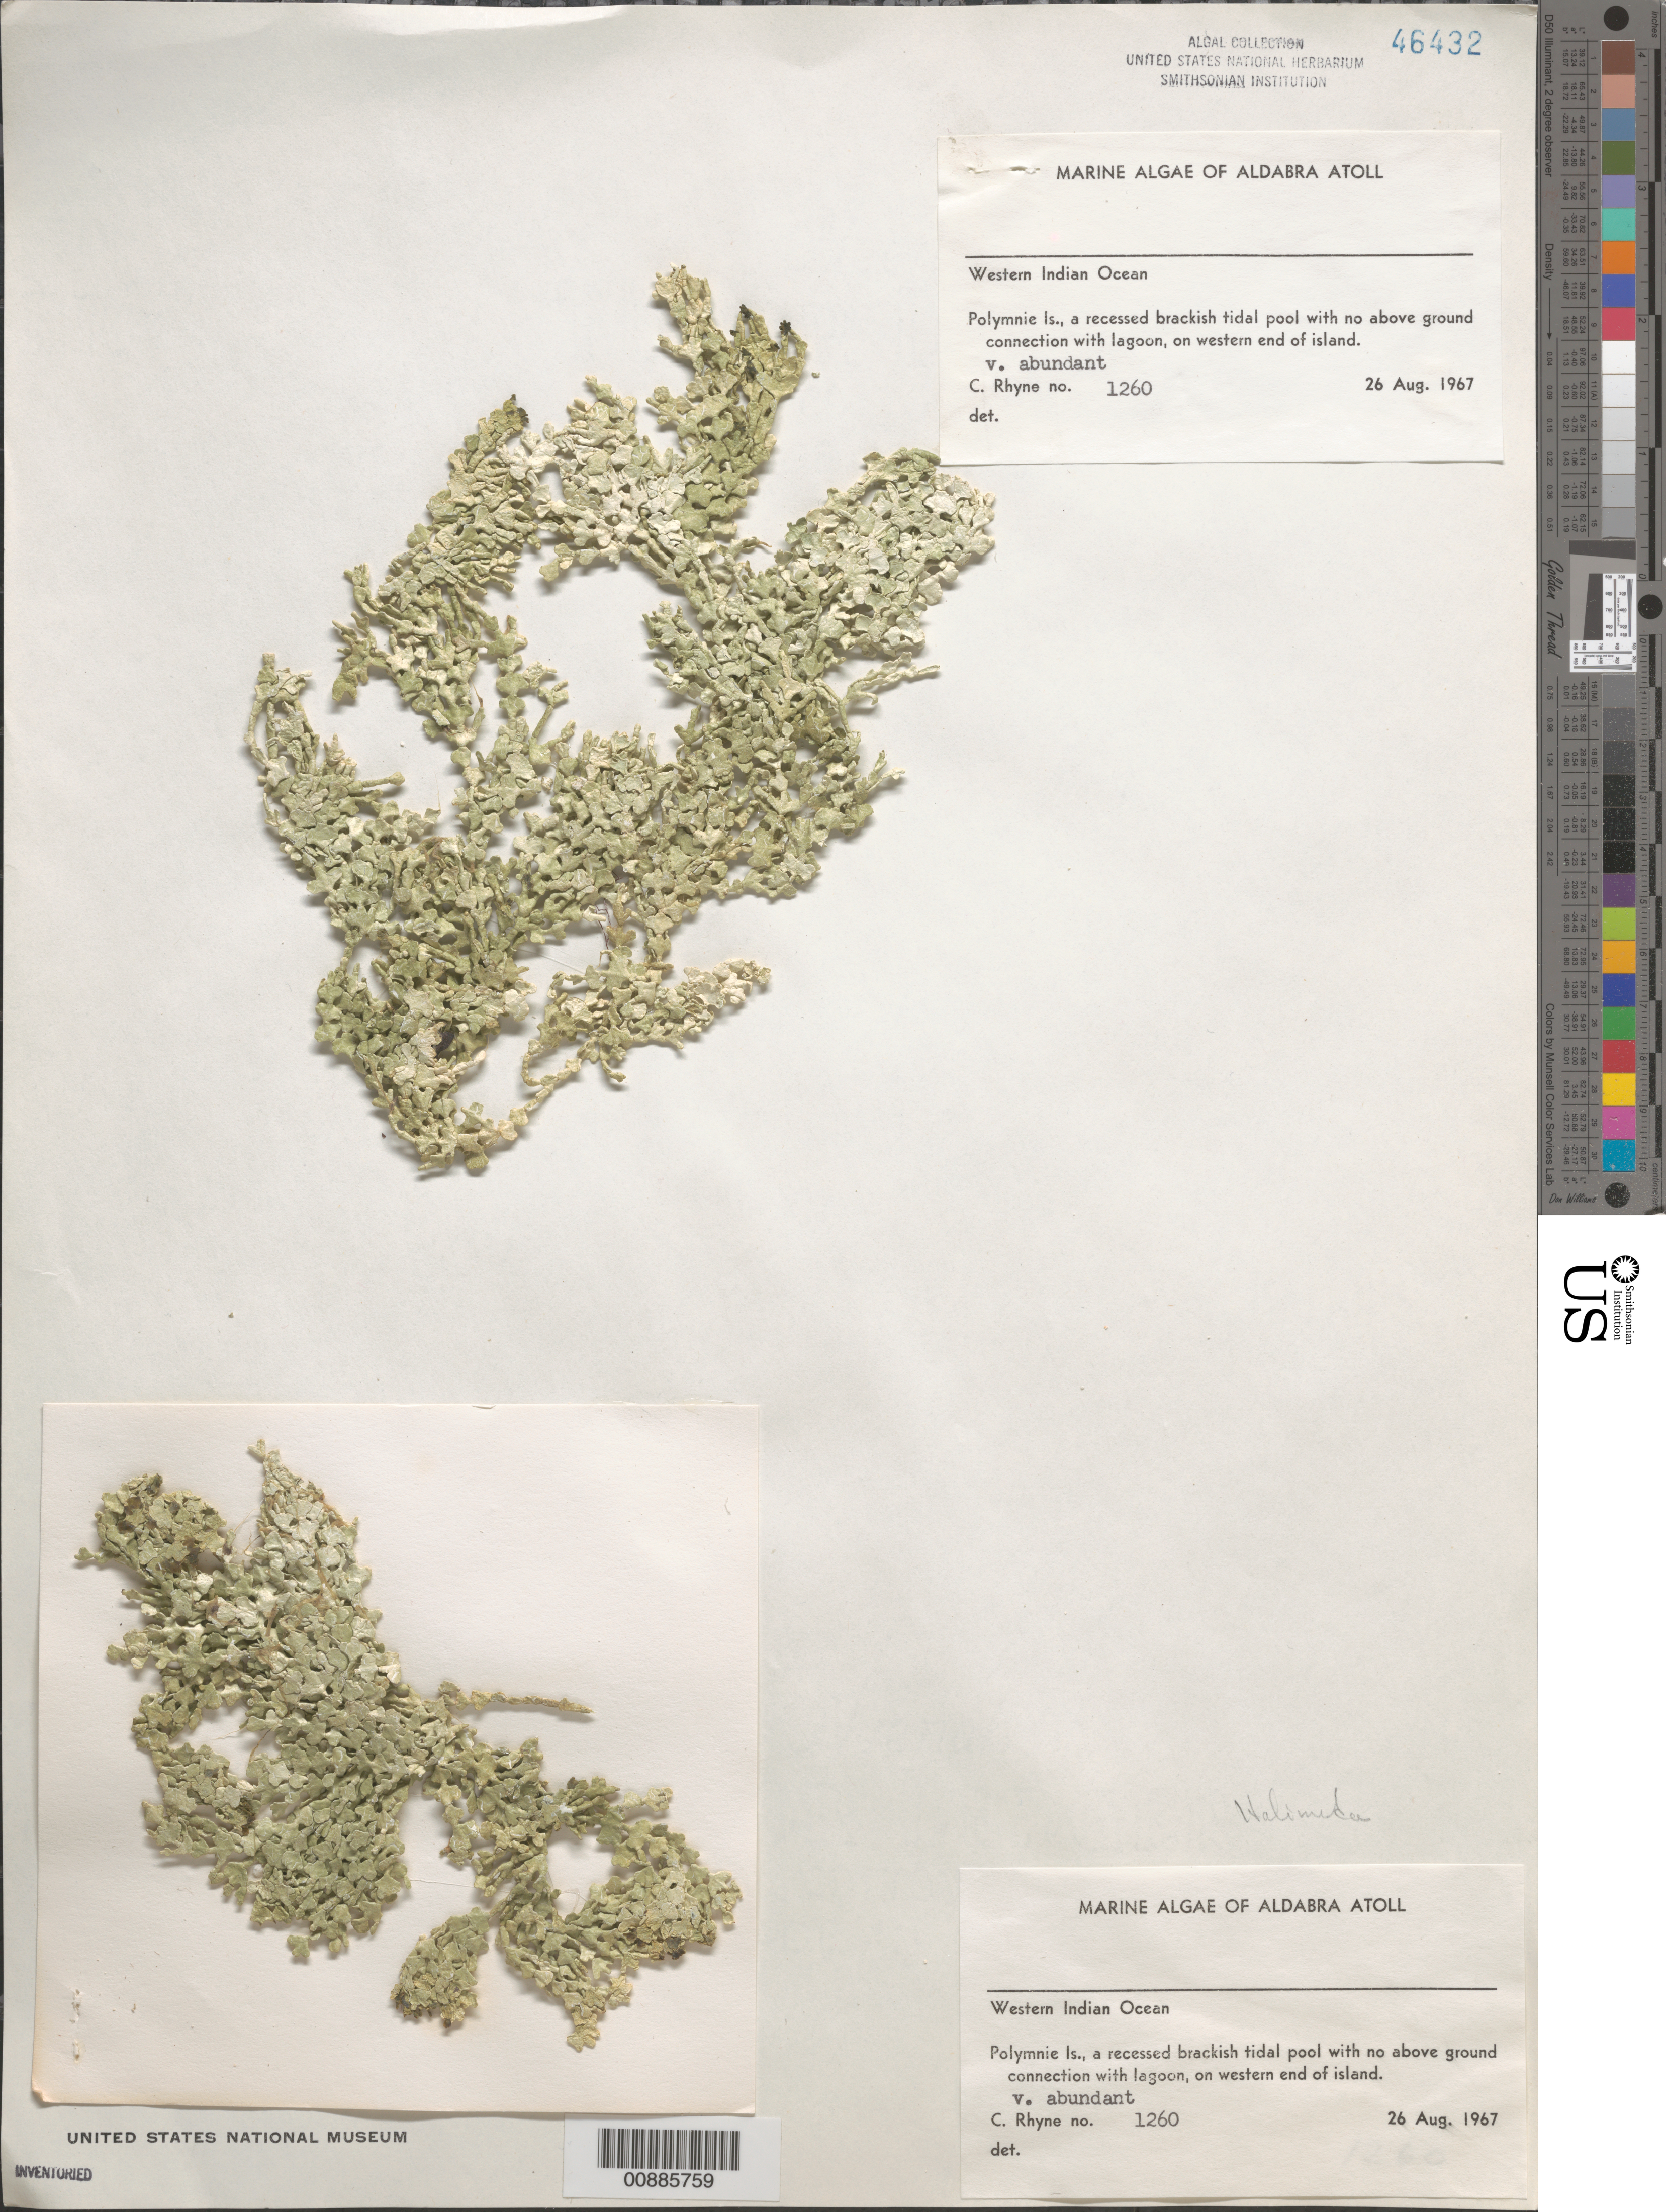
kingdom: Plantae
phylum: Chlorophyta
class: Ulvophyceae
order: Bryopsidales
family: Halimedaceae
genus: Halimeda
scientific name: Halimeda sp.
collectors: C. Rhyne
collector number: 1260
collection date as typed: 26 Aug 1967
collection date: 1967-08-26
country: Seychelles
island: Aldabra Atoll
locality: Polymnie Islet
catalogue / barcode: US 46432